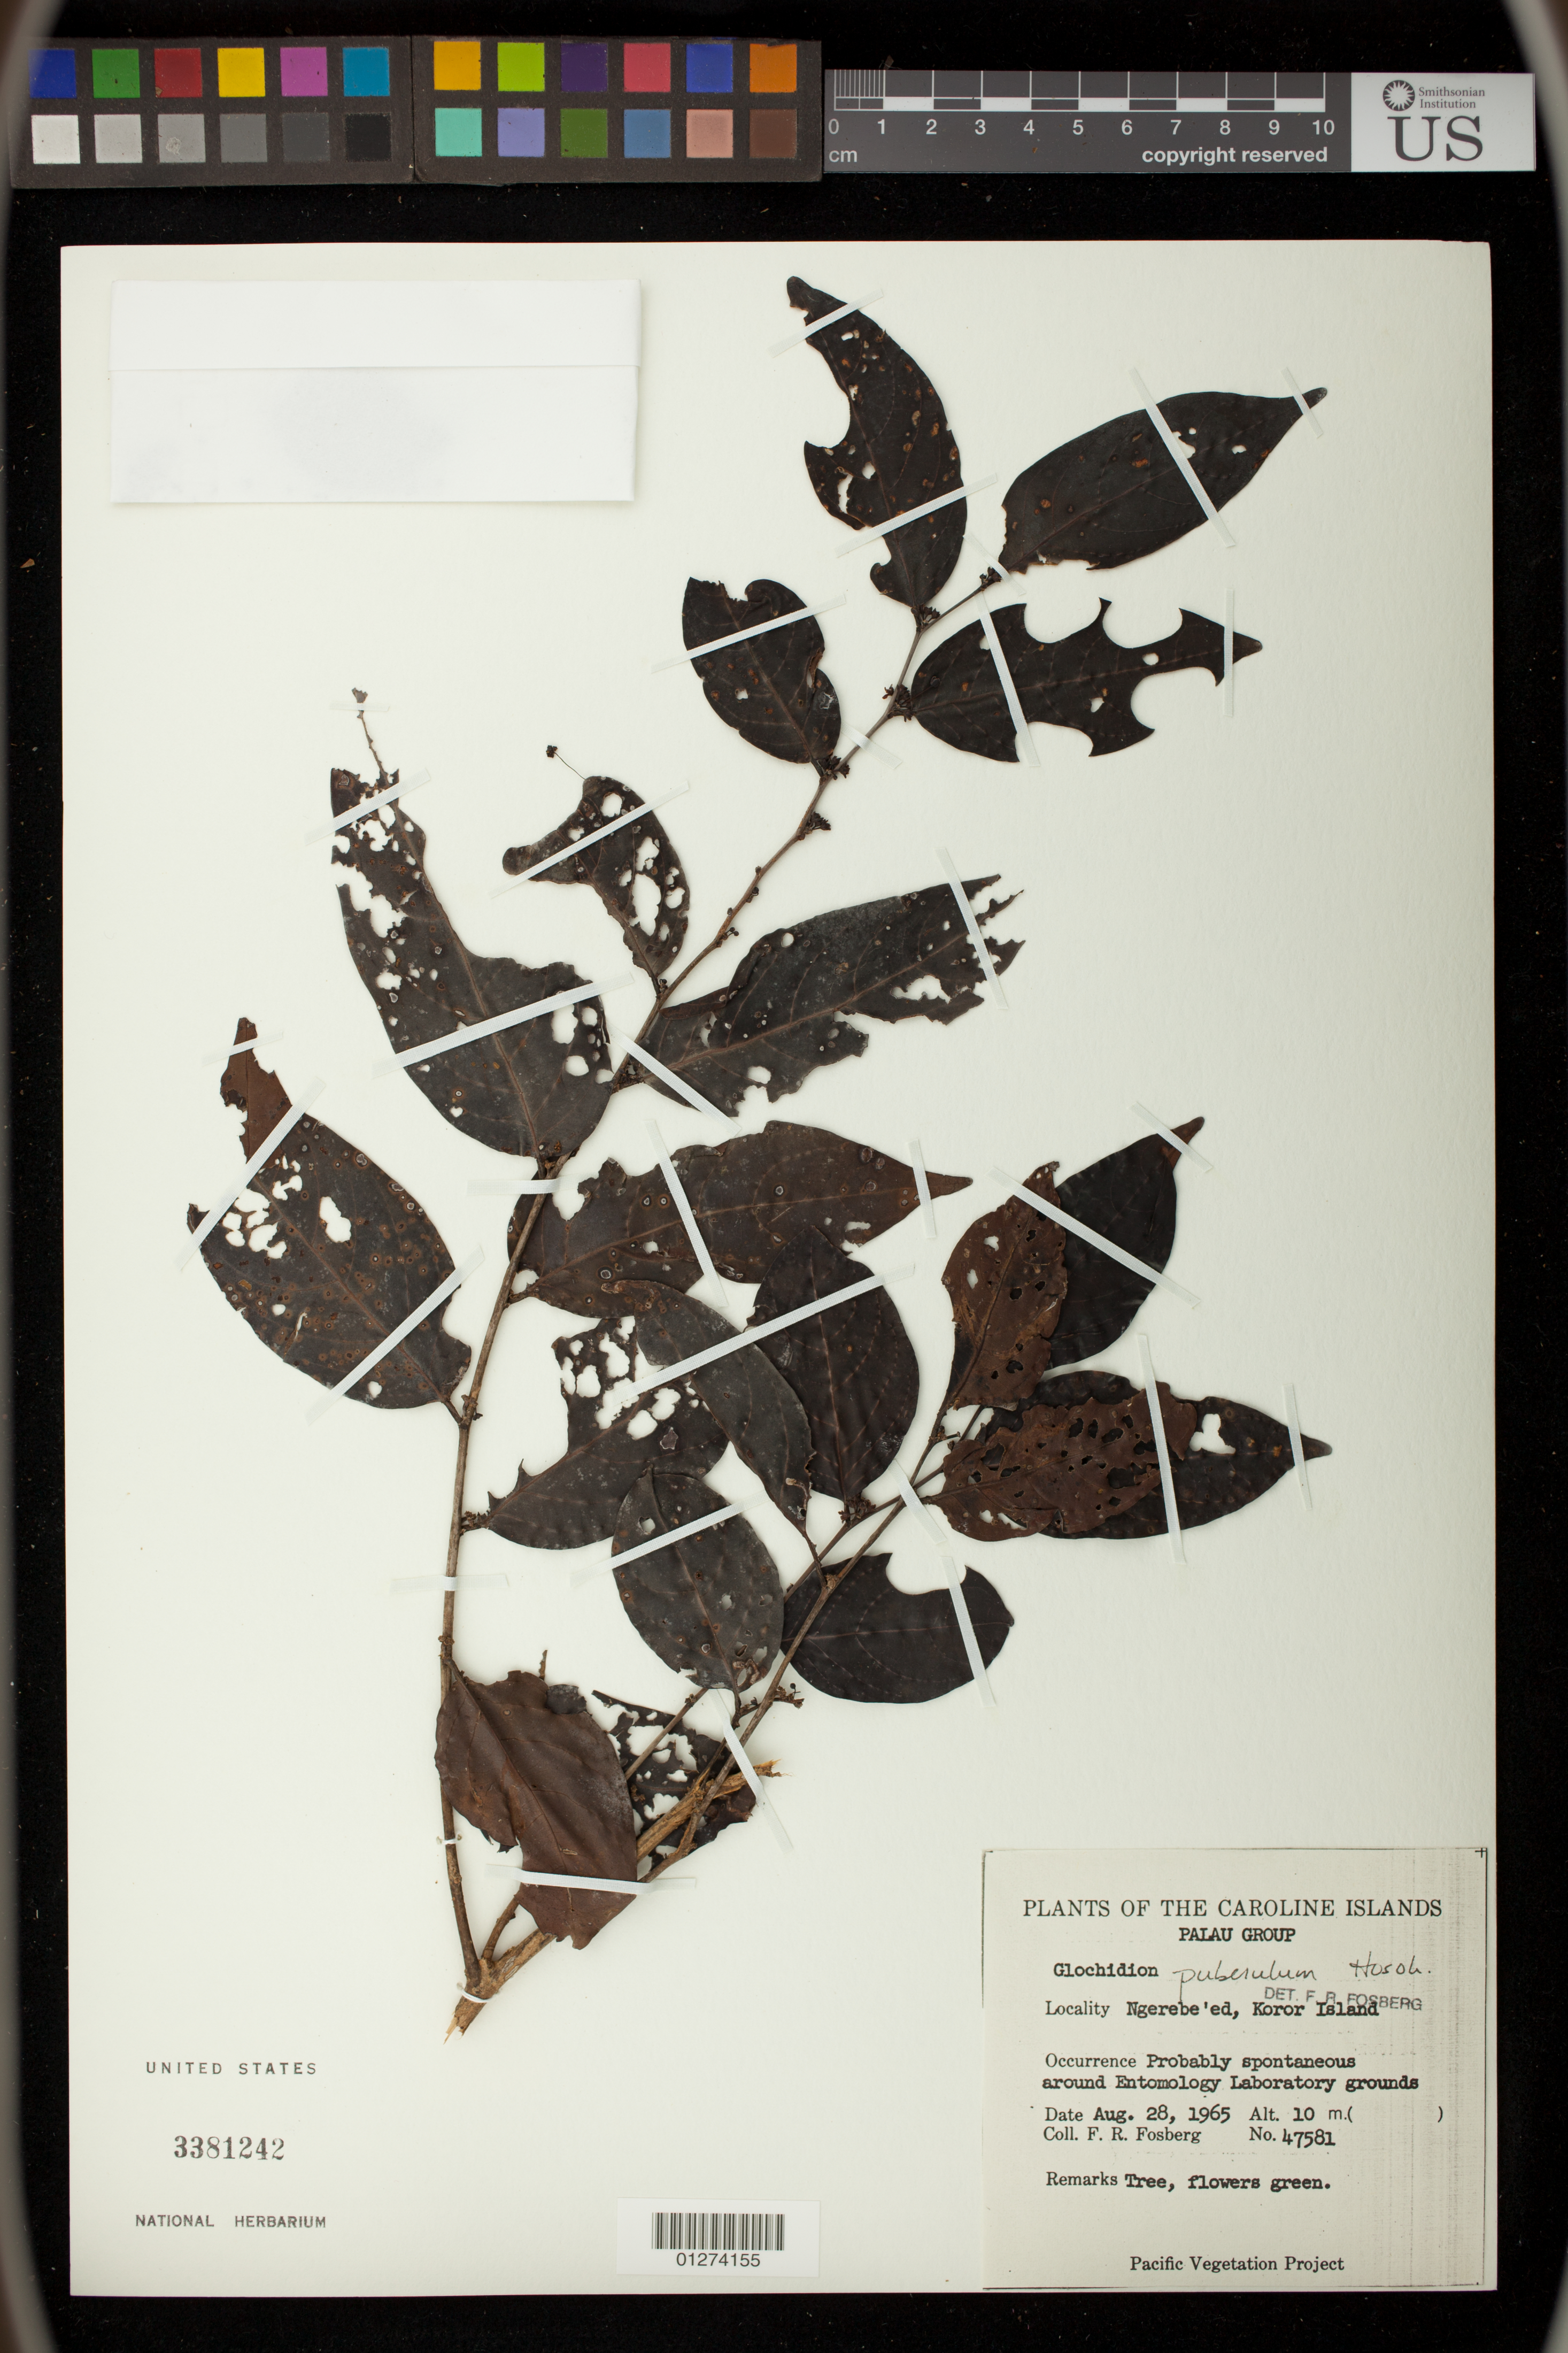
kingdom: Plantae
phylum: Tracheophyta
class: Magnoliopsida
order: Malpighiales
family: Phyllanthaceae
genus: Phyllanthus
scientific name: Phyllanthus senyavinianus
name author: (Glassman) W.L. Wagner & Lorence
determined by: Wagner, W. L., (BOT), Smithsonian Institution - National Museum of Natural History (UNITED STATES)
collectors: F. R. Fosberg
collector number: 47581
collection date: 1965-08-28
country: Palau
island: Oreor [Koror]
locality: Ngerebe'ed. Entomology Laboratory grounds.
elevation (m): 10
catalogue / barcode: US 3381242